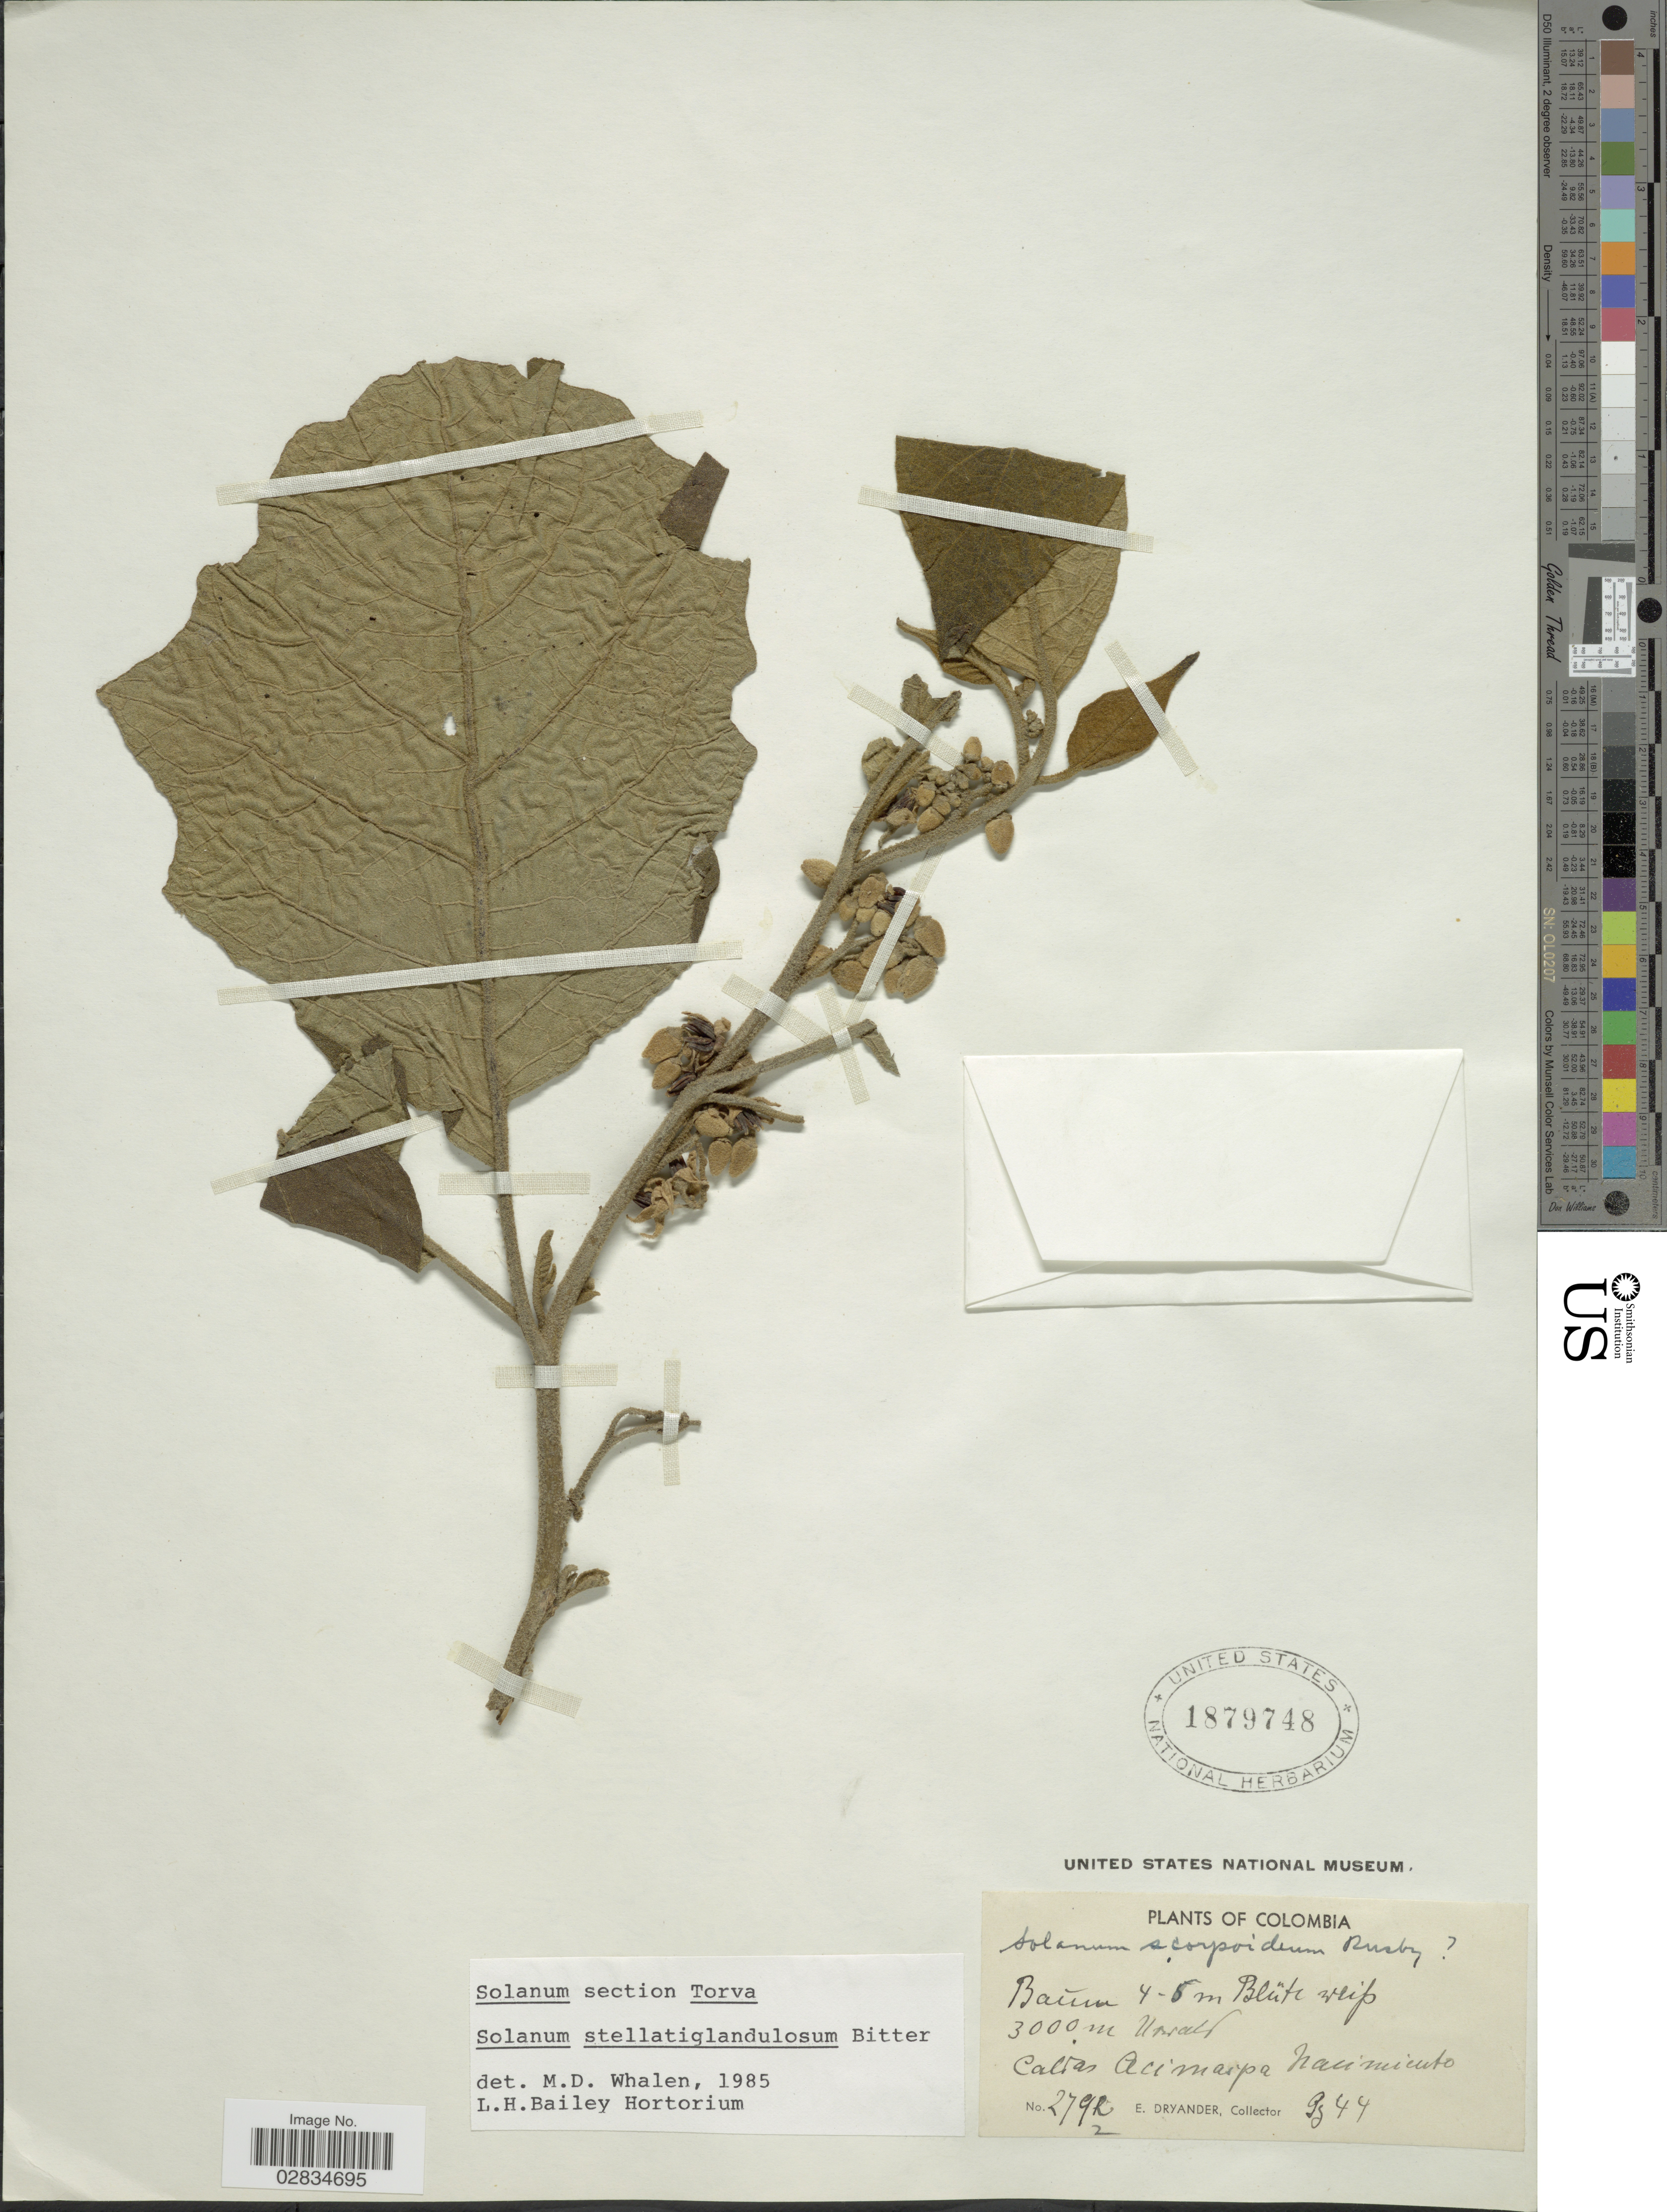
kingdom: Plantae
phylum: Tracheophyta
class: Magnoliopsida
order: Solanales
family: Solanaceae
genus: Solanum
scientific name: Solanum stellatiglandulosum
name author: Bitter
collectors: E. Dryander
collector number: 2792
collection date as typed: Transcribed d/m/y: /8/44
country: Colombia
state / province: Caldas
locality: Urwald Caldas Acimaipa Nacimiento.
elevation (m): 3000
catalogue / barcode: US 1879748